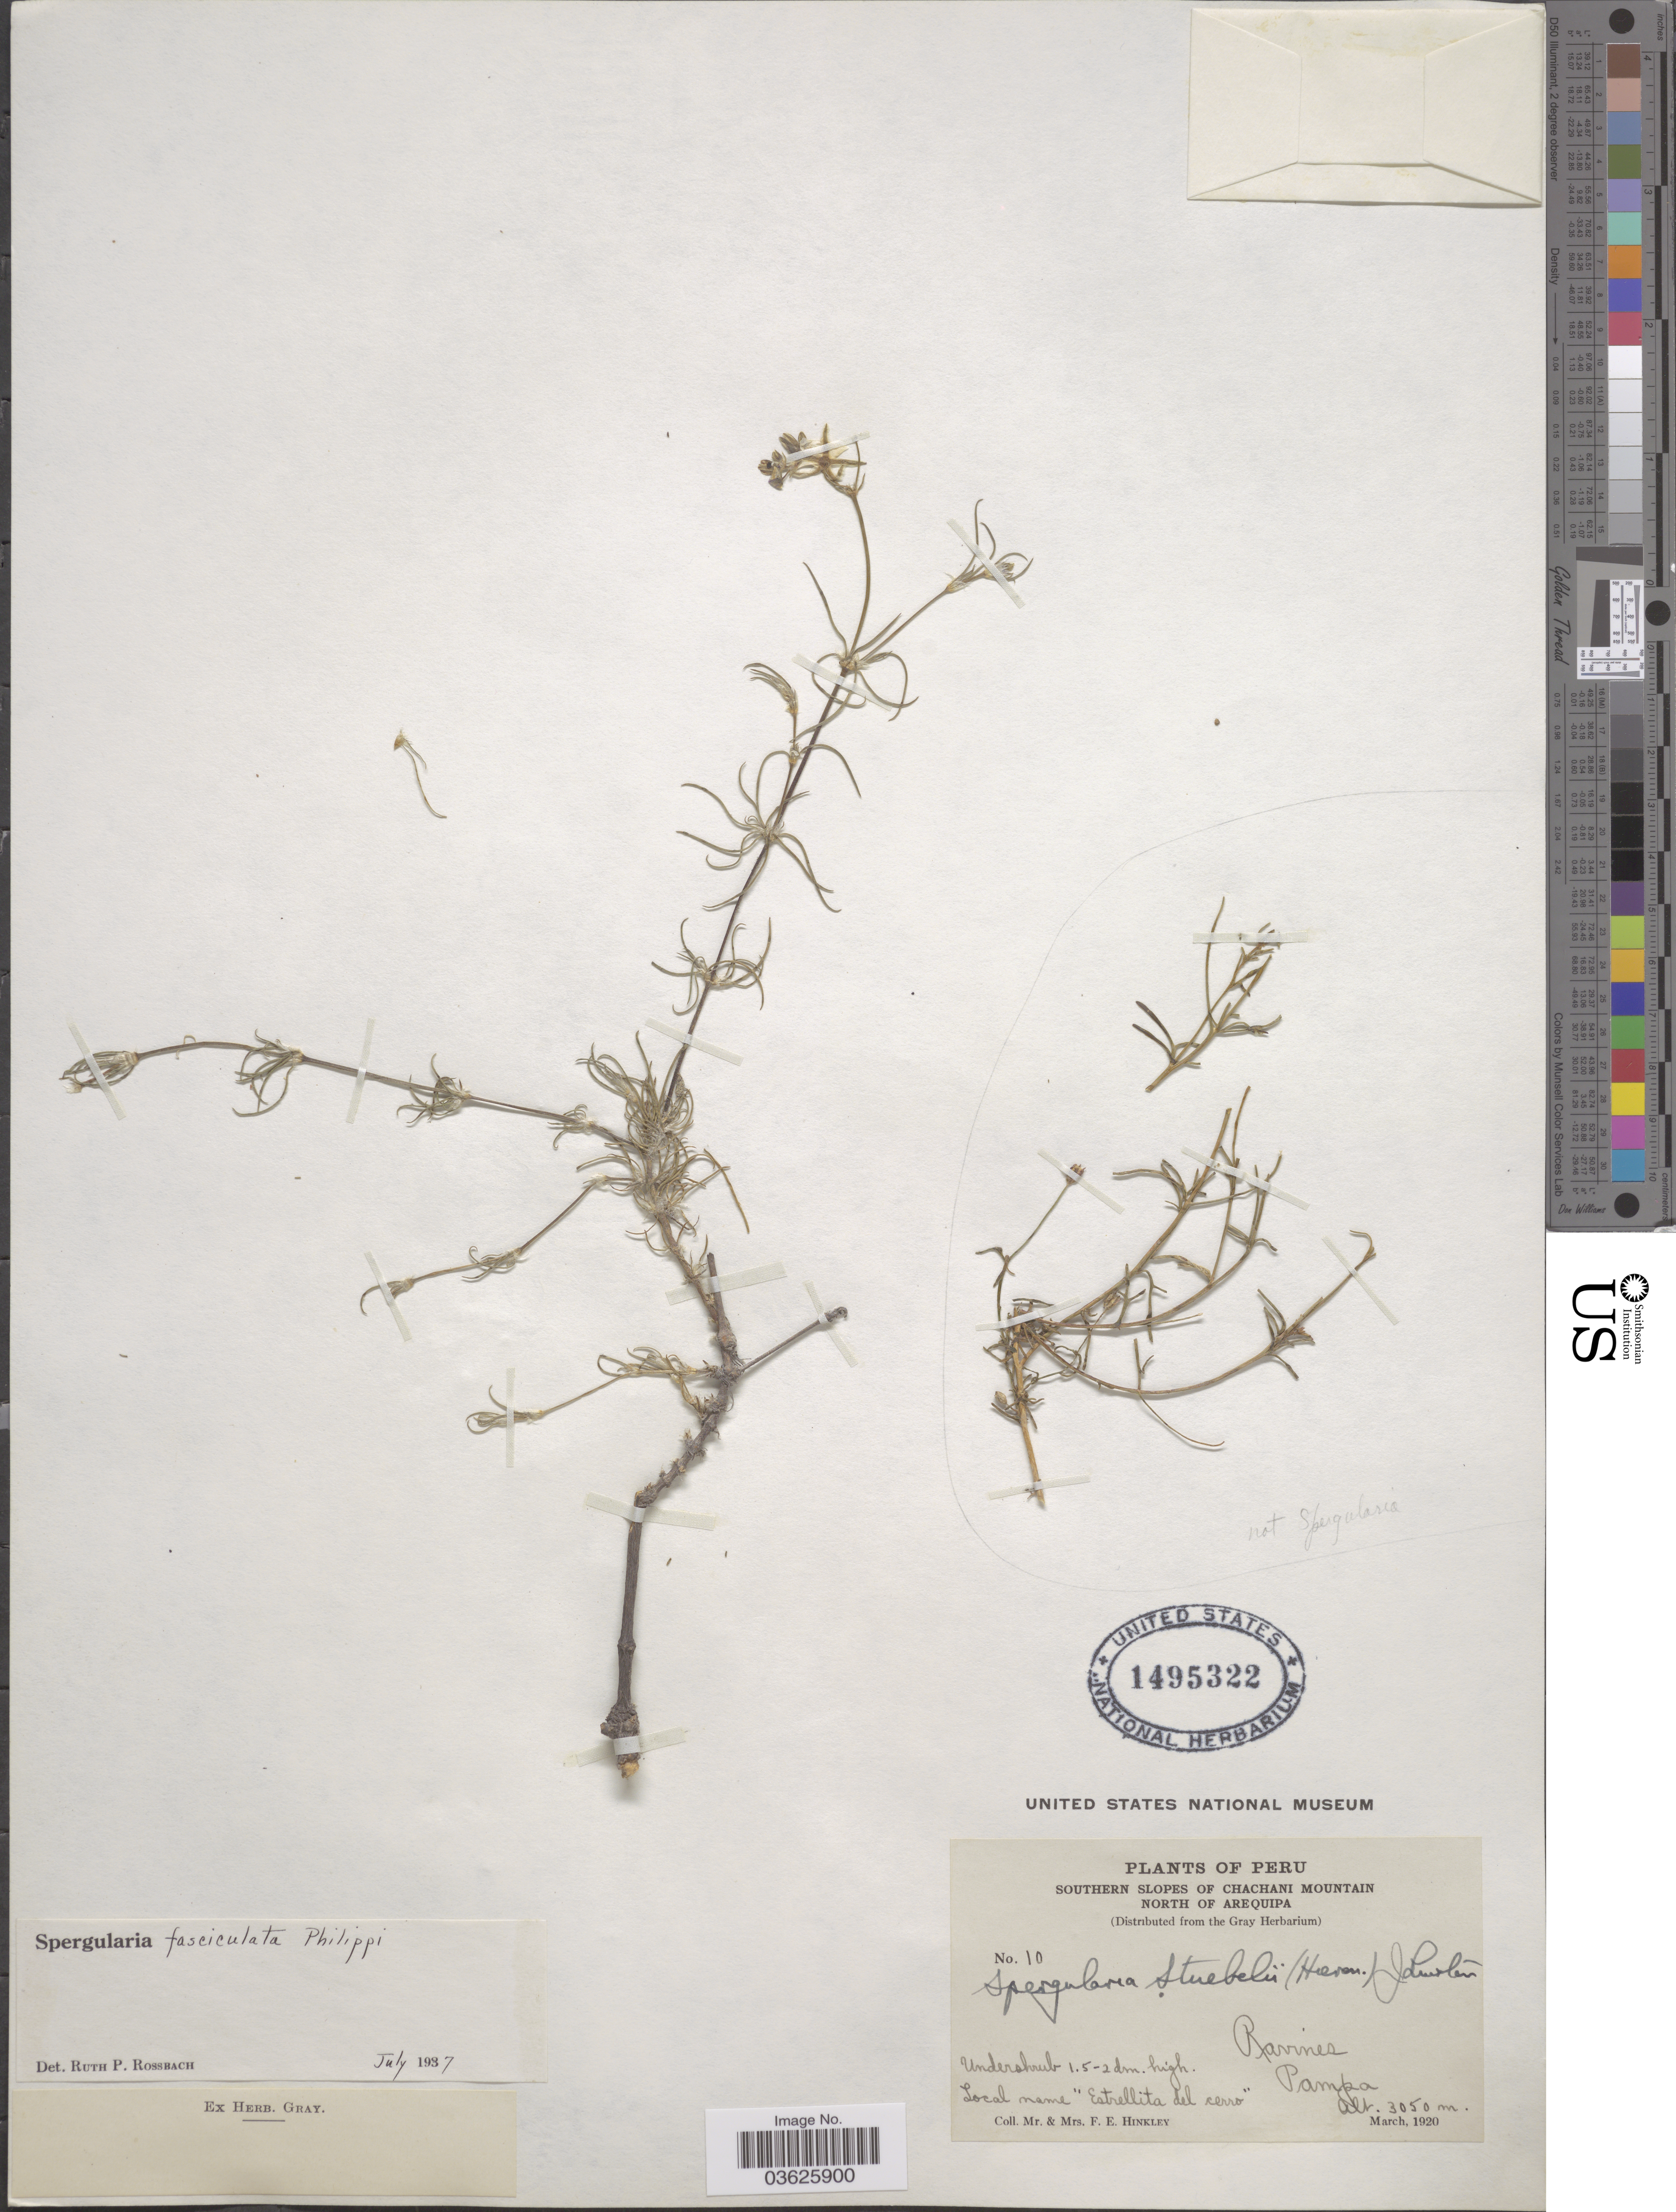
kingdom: Plantae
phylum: Tracheophyta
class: Magnoliopsida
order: Caryophyllales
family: Caryophyllaceae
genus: Spergularia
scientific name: Spergularia fasciculata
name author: Phil.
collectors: F. Hinkley & F. Hinkley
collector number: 10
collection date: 1920-03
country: Peru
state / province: Arequipa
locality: Southern slopes of Chachani Mountain, North of Arequipa. Ravines, Pampa.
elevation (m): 3050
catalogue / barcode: US 1495322